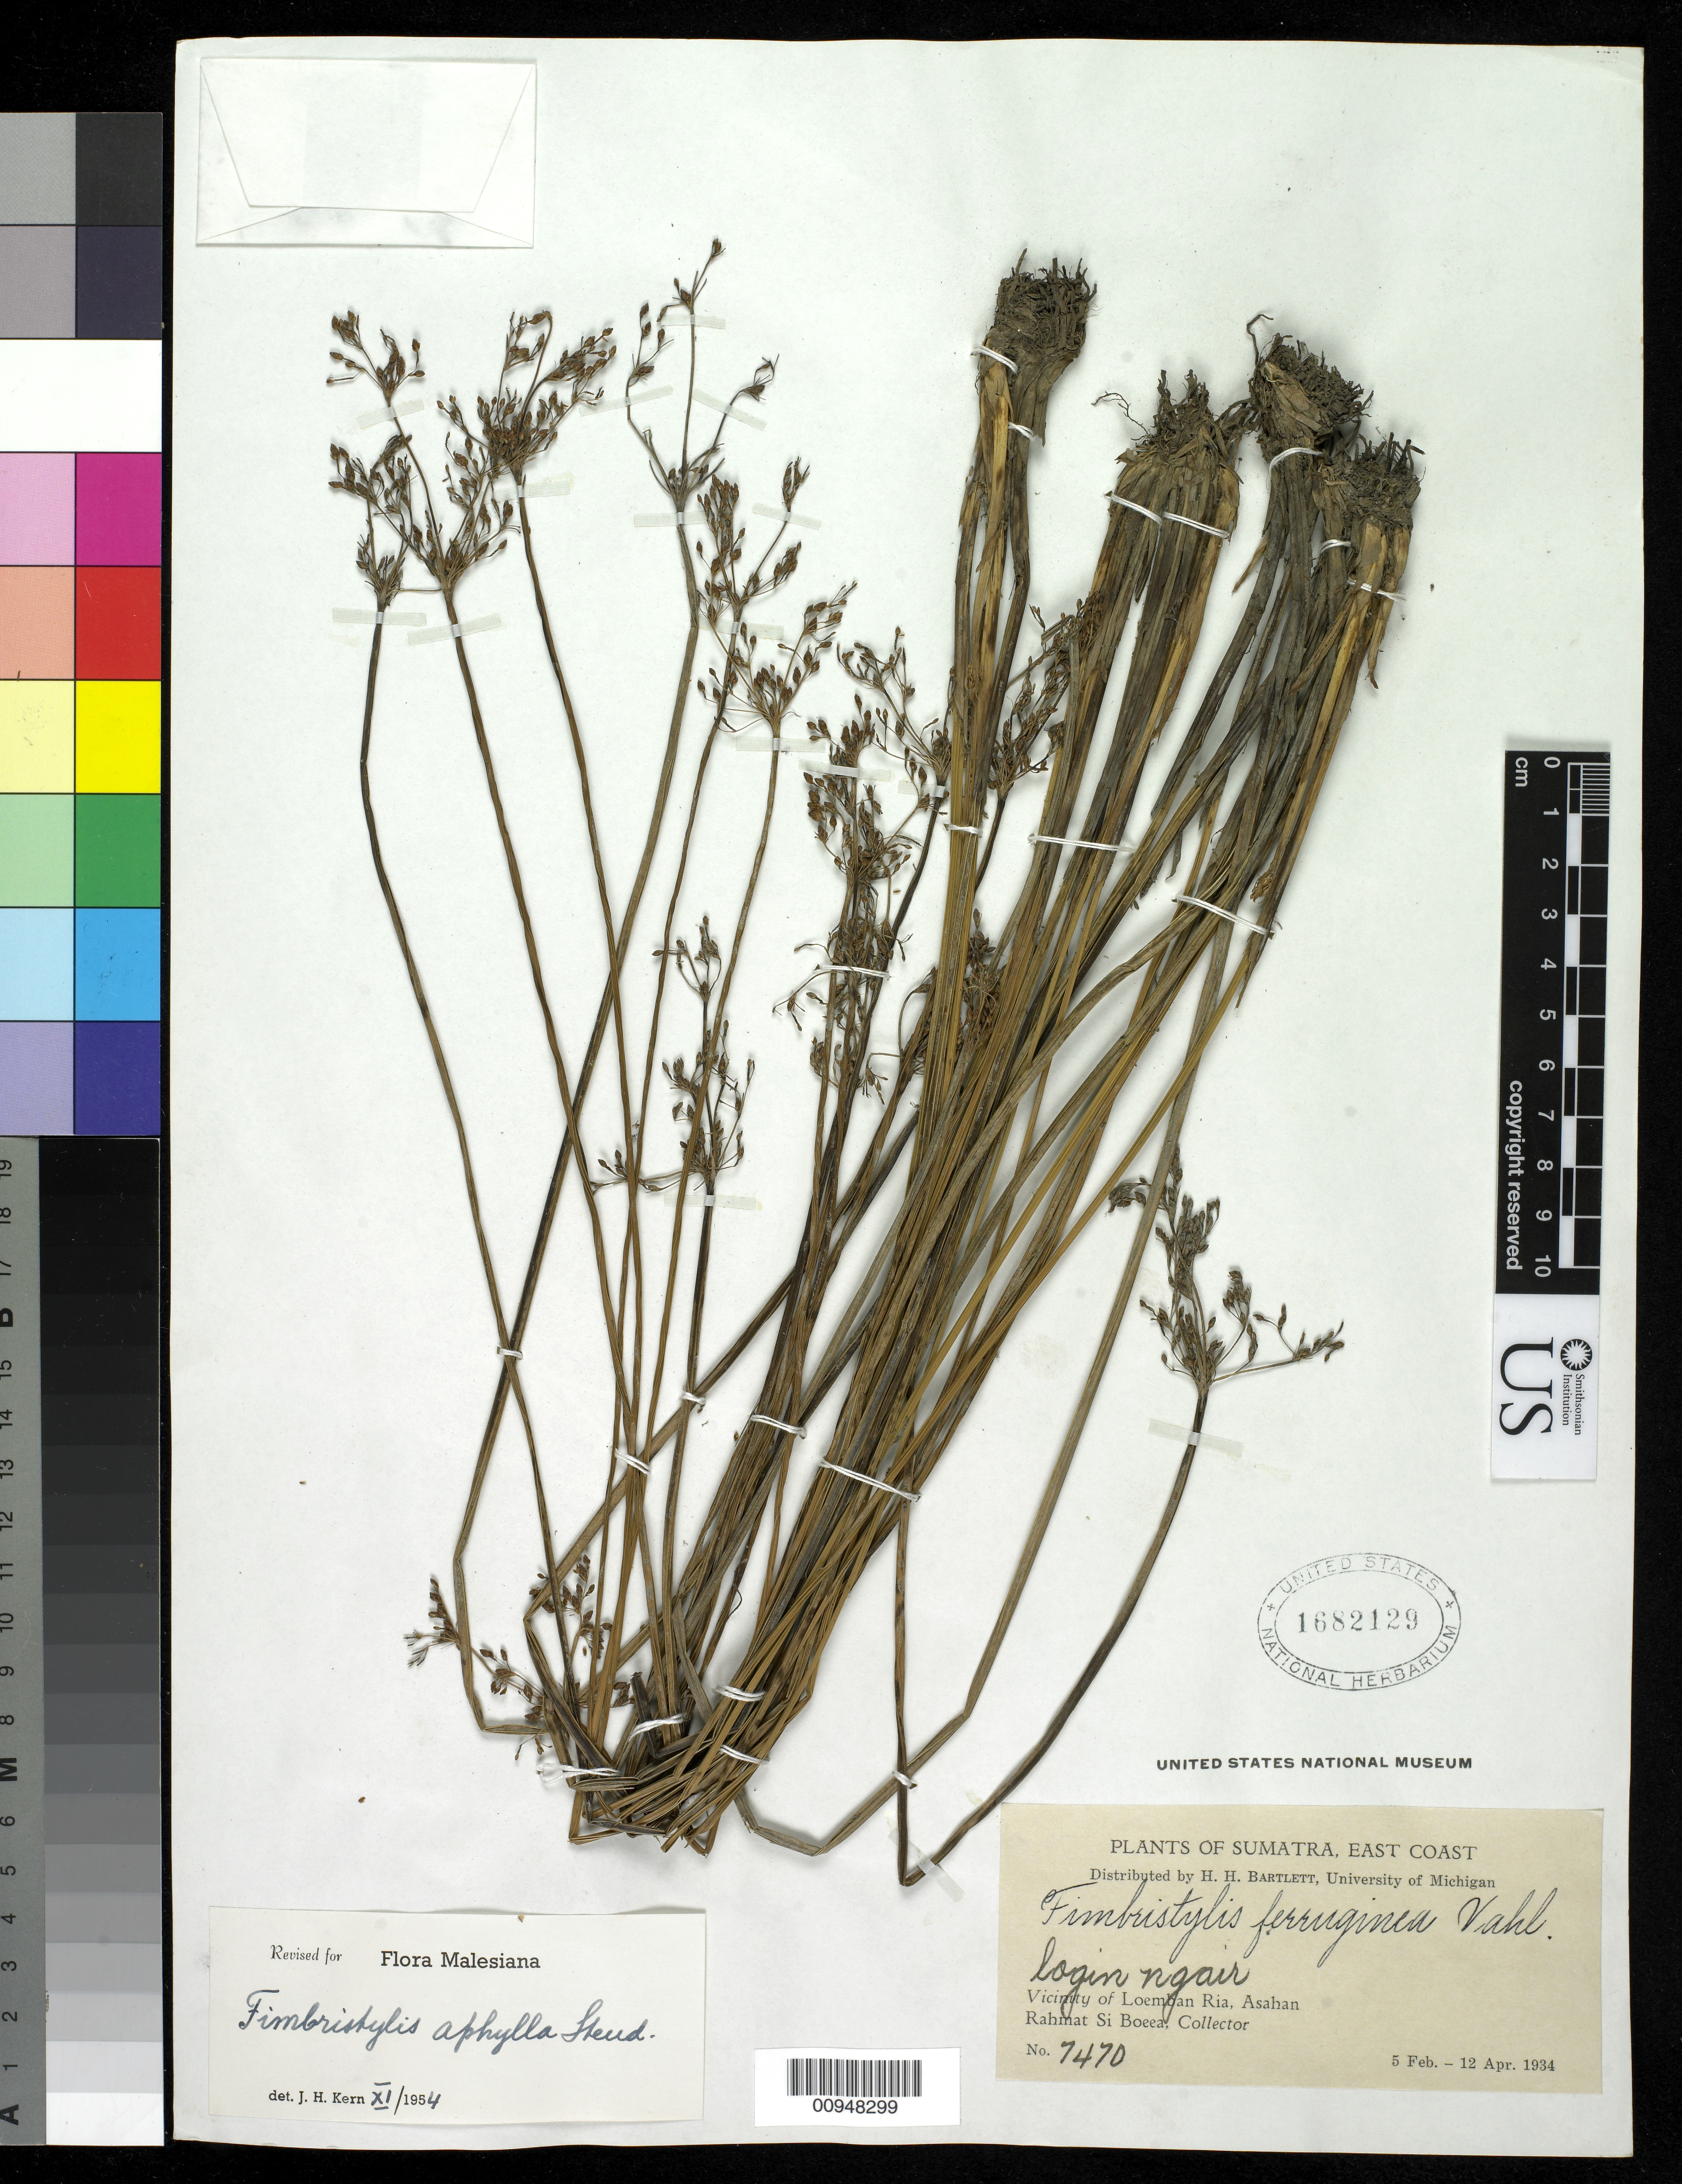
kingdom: Plantae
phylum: Tracheophyta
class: Liliopsida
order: Poales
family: Cyperaceae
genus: Fimbristylis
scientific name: Fimbristylis aphylla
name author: Steud.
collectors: Rahmat Si Boeea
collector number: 7470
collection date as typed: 05 Feb 1934 to 12 Apr 1934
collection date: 1934-02-05/1934-04-12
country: Indonesia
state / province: Sumatra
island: Sumatra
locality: Vicinity of Loemban Ria, Asahan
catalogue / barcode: US 1682129